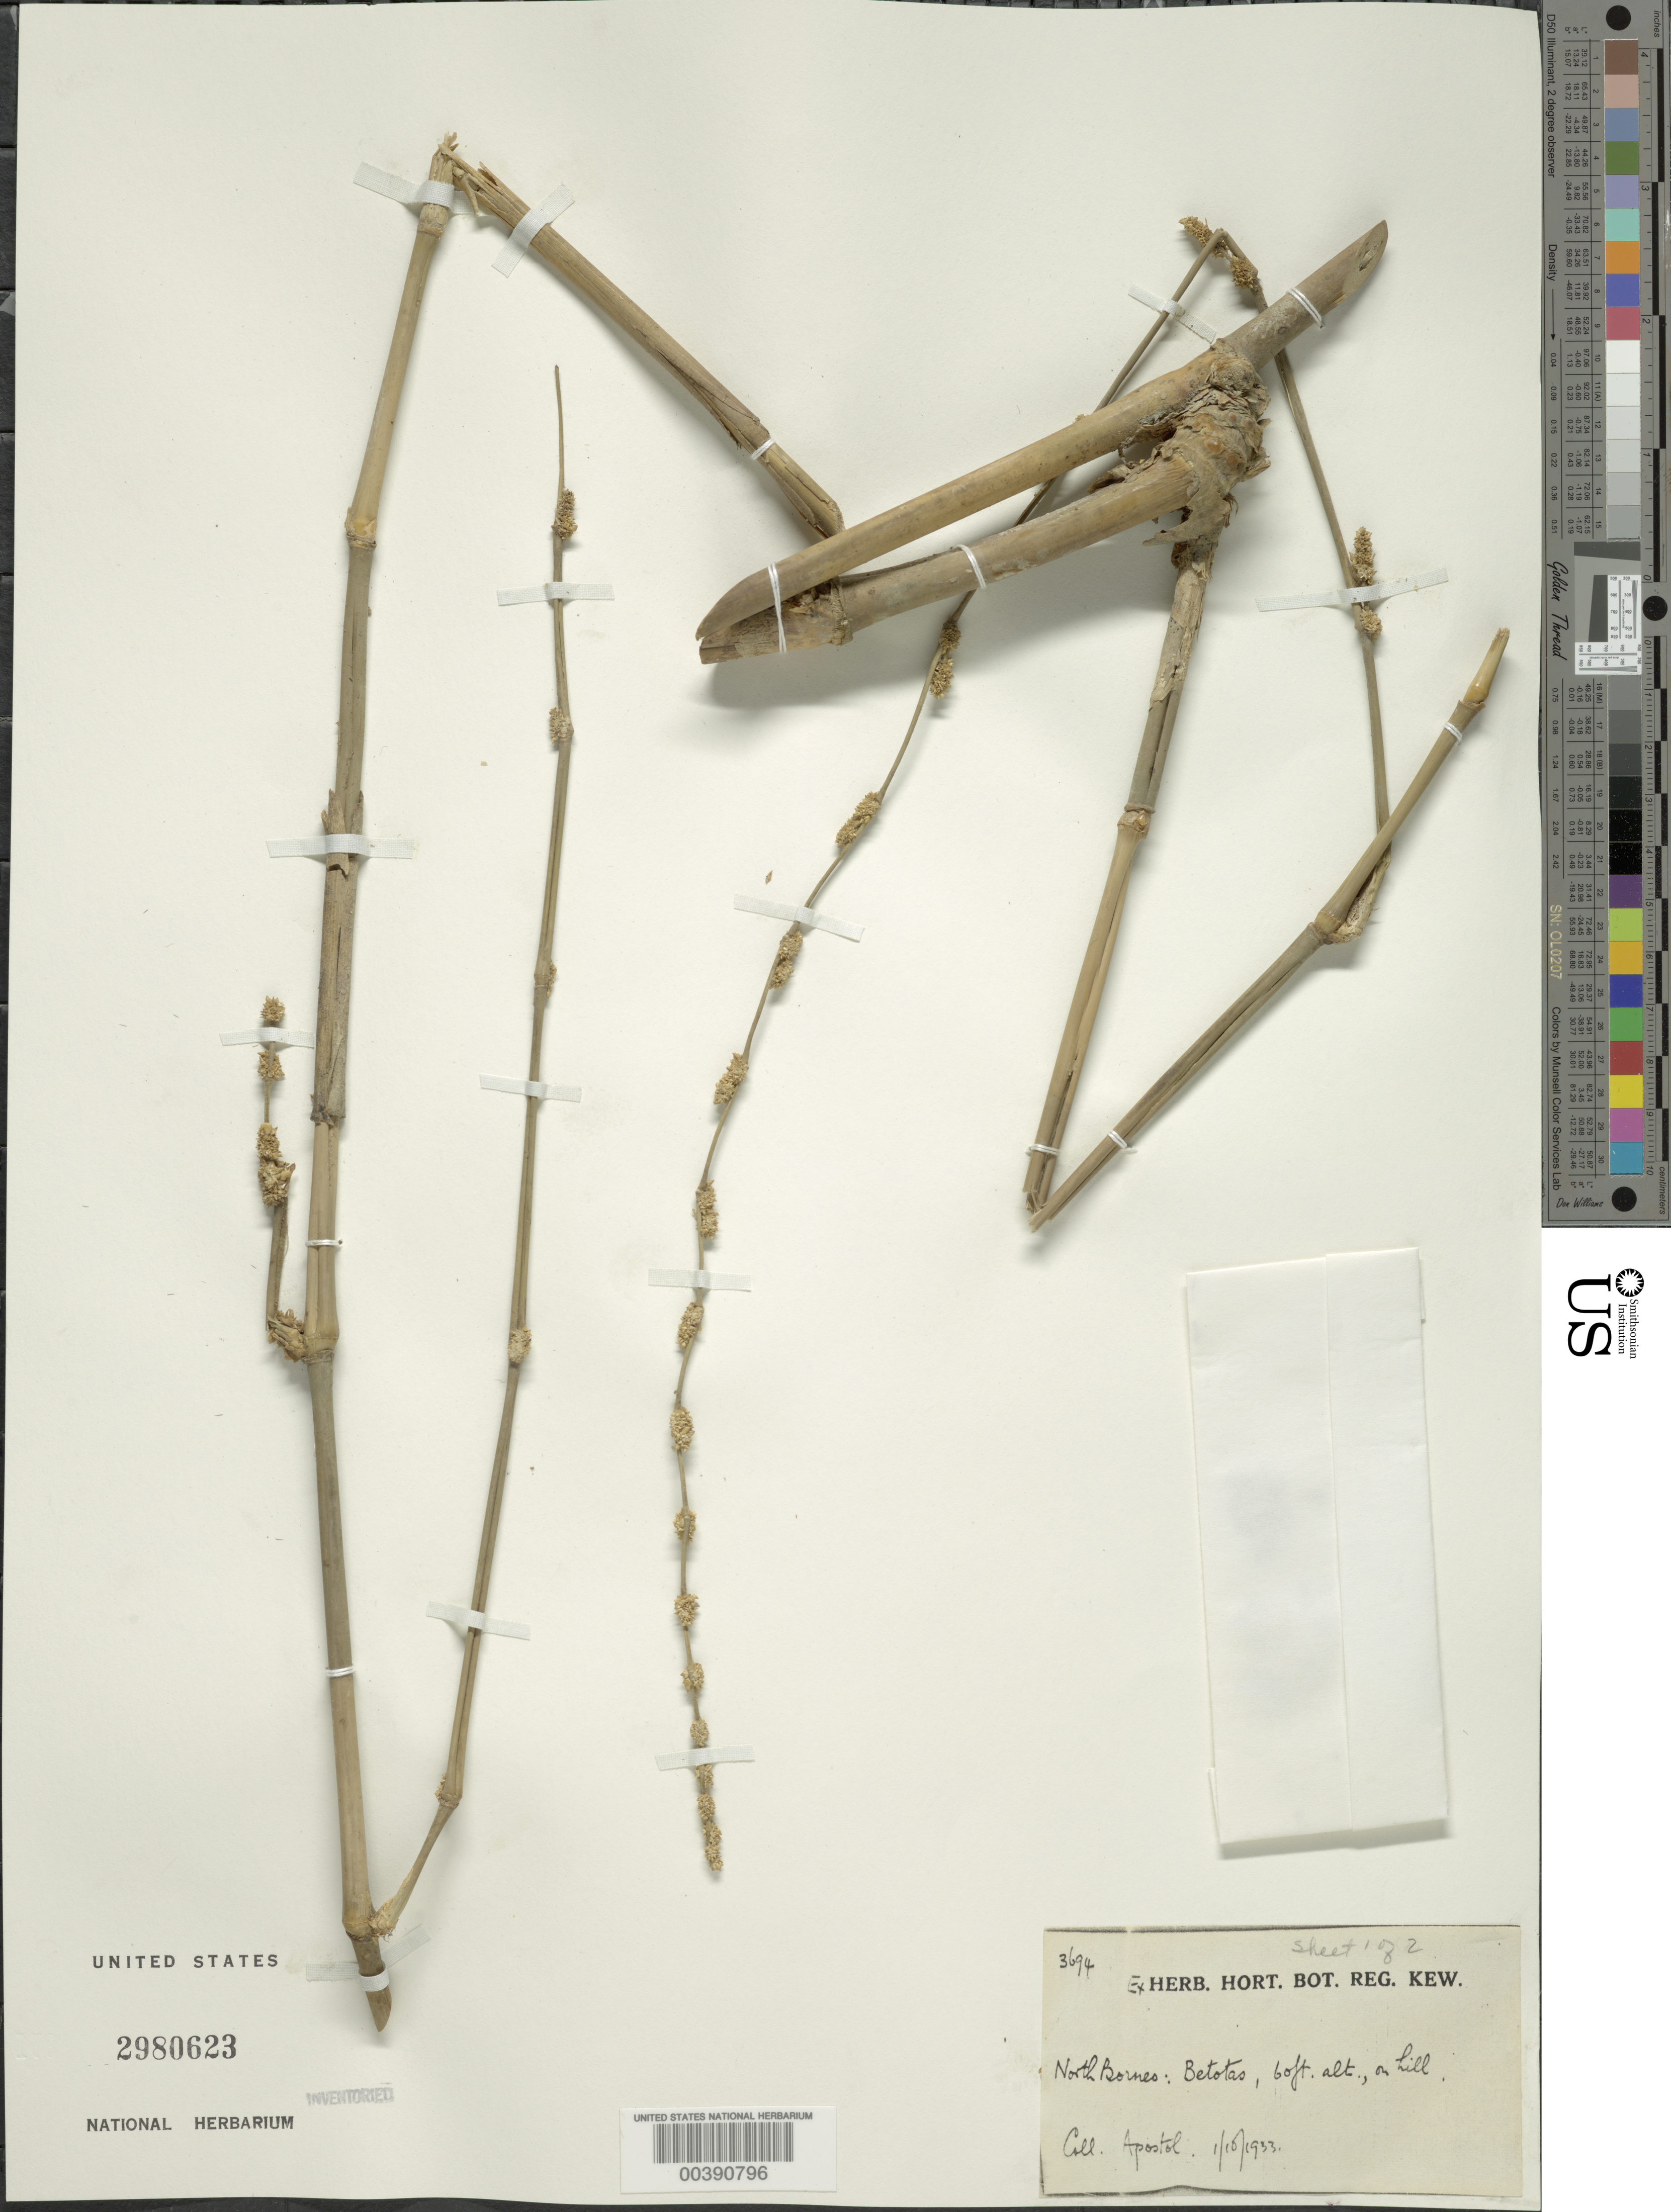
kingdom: Plantae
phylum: Tracheophyta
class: Liliopsida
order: Poales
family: Poaceae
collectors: -. Apostol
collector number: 3694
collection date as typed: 01 Oct 1933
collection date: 1933-10-01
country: Malaysia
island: Borneo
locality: Betotas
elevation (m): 18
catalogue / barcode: US 2980623